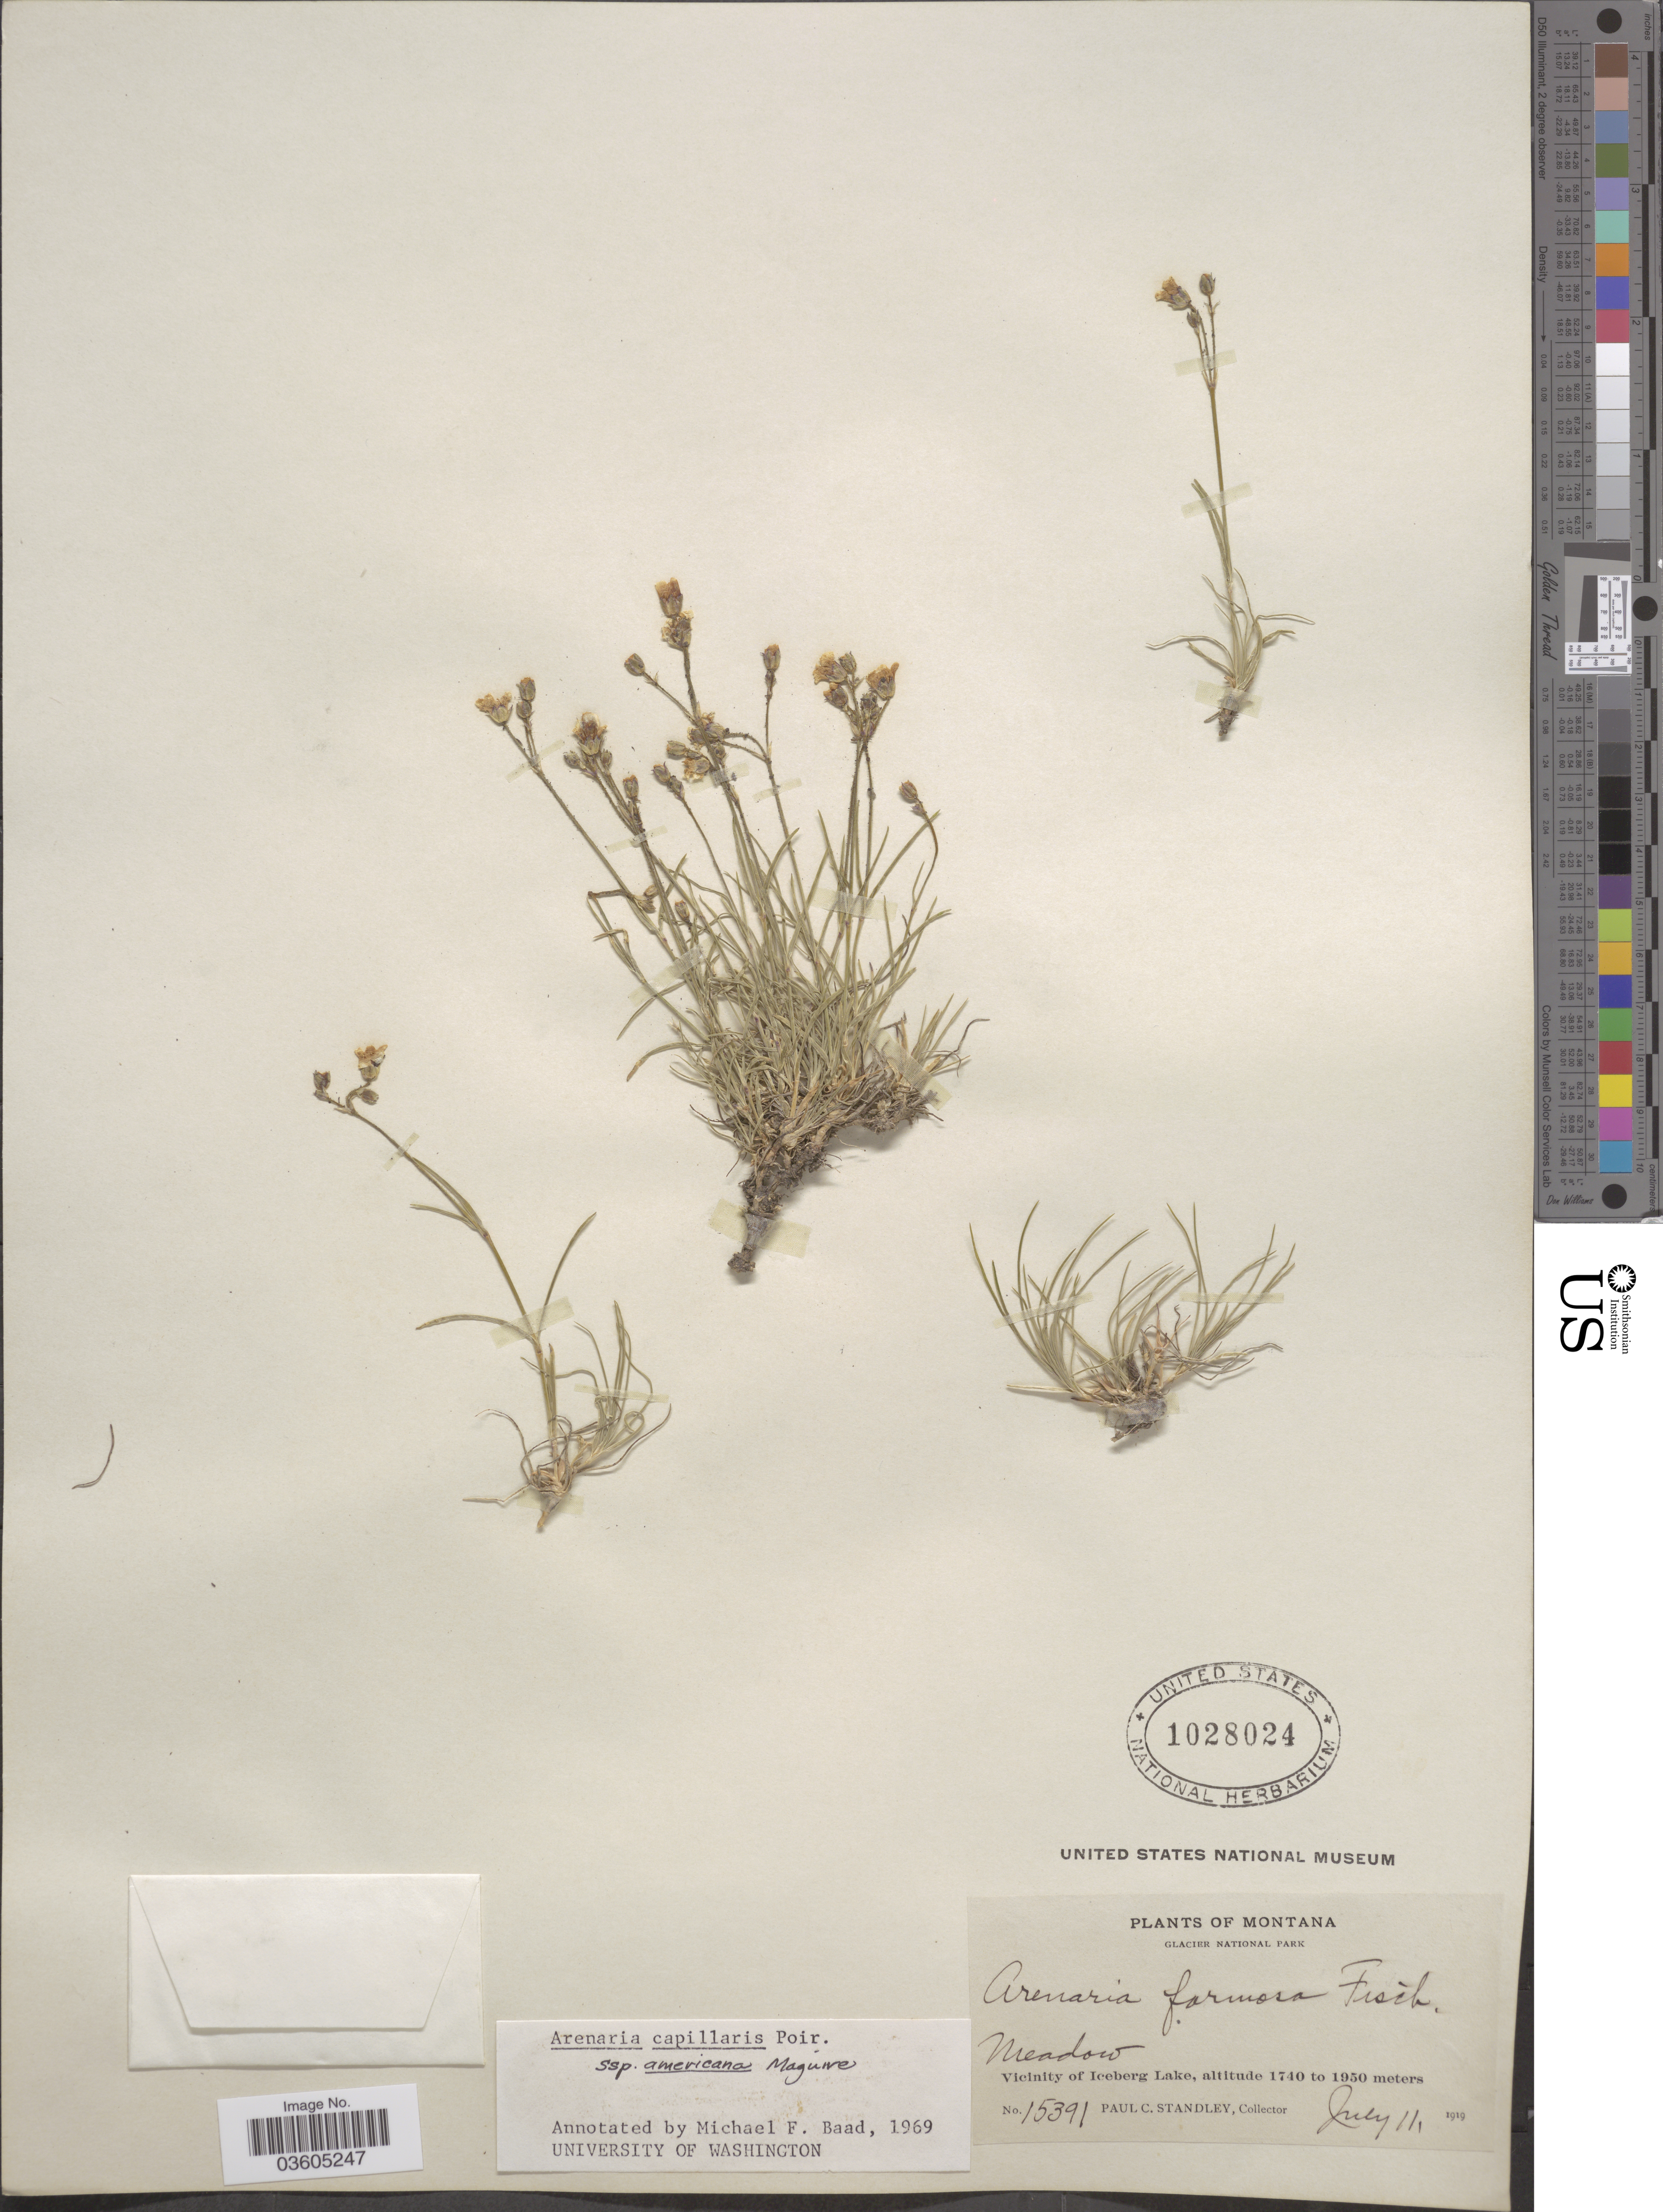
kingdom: Plantae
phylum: Tracheophyta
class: Magnoliopsida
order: Caryophyllales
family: Caryophyllaceae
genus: Eremogone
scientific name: Eremogone capillaris var. americana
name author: (Maguire) R.L. Hartm. & Rabeler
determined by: U.S. National Herbarium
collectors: P. C. Standley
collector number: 15391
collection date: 1919-07-11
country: United States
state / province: Montana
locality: Glacier National Park. Vicinity of Iceberg Lake.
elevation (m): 1740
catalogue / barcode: US 1028024